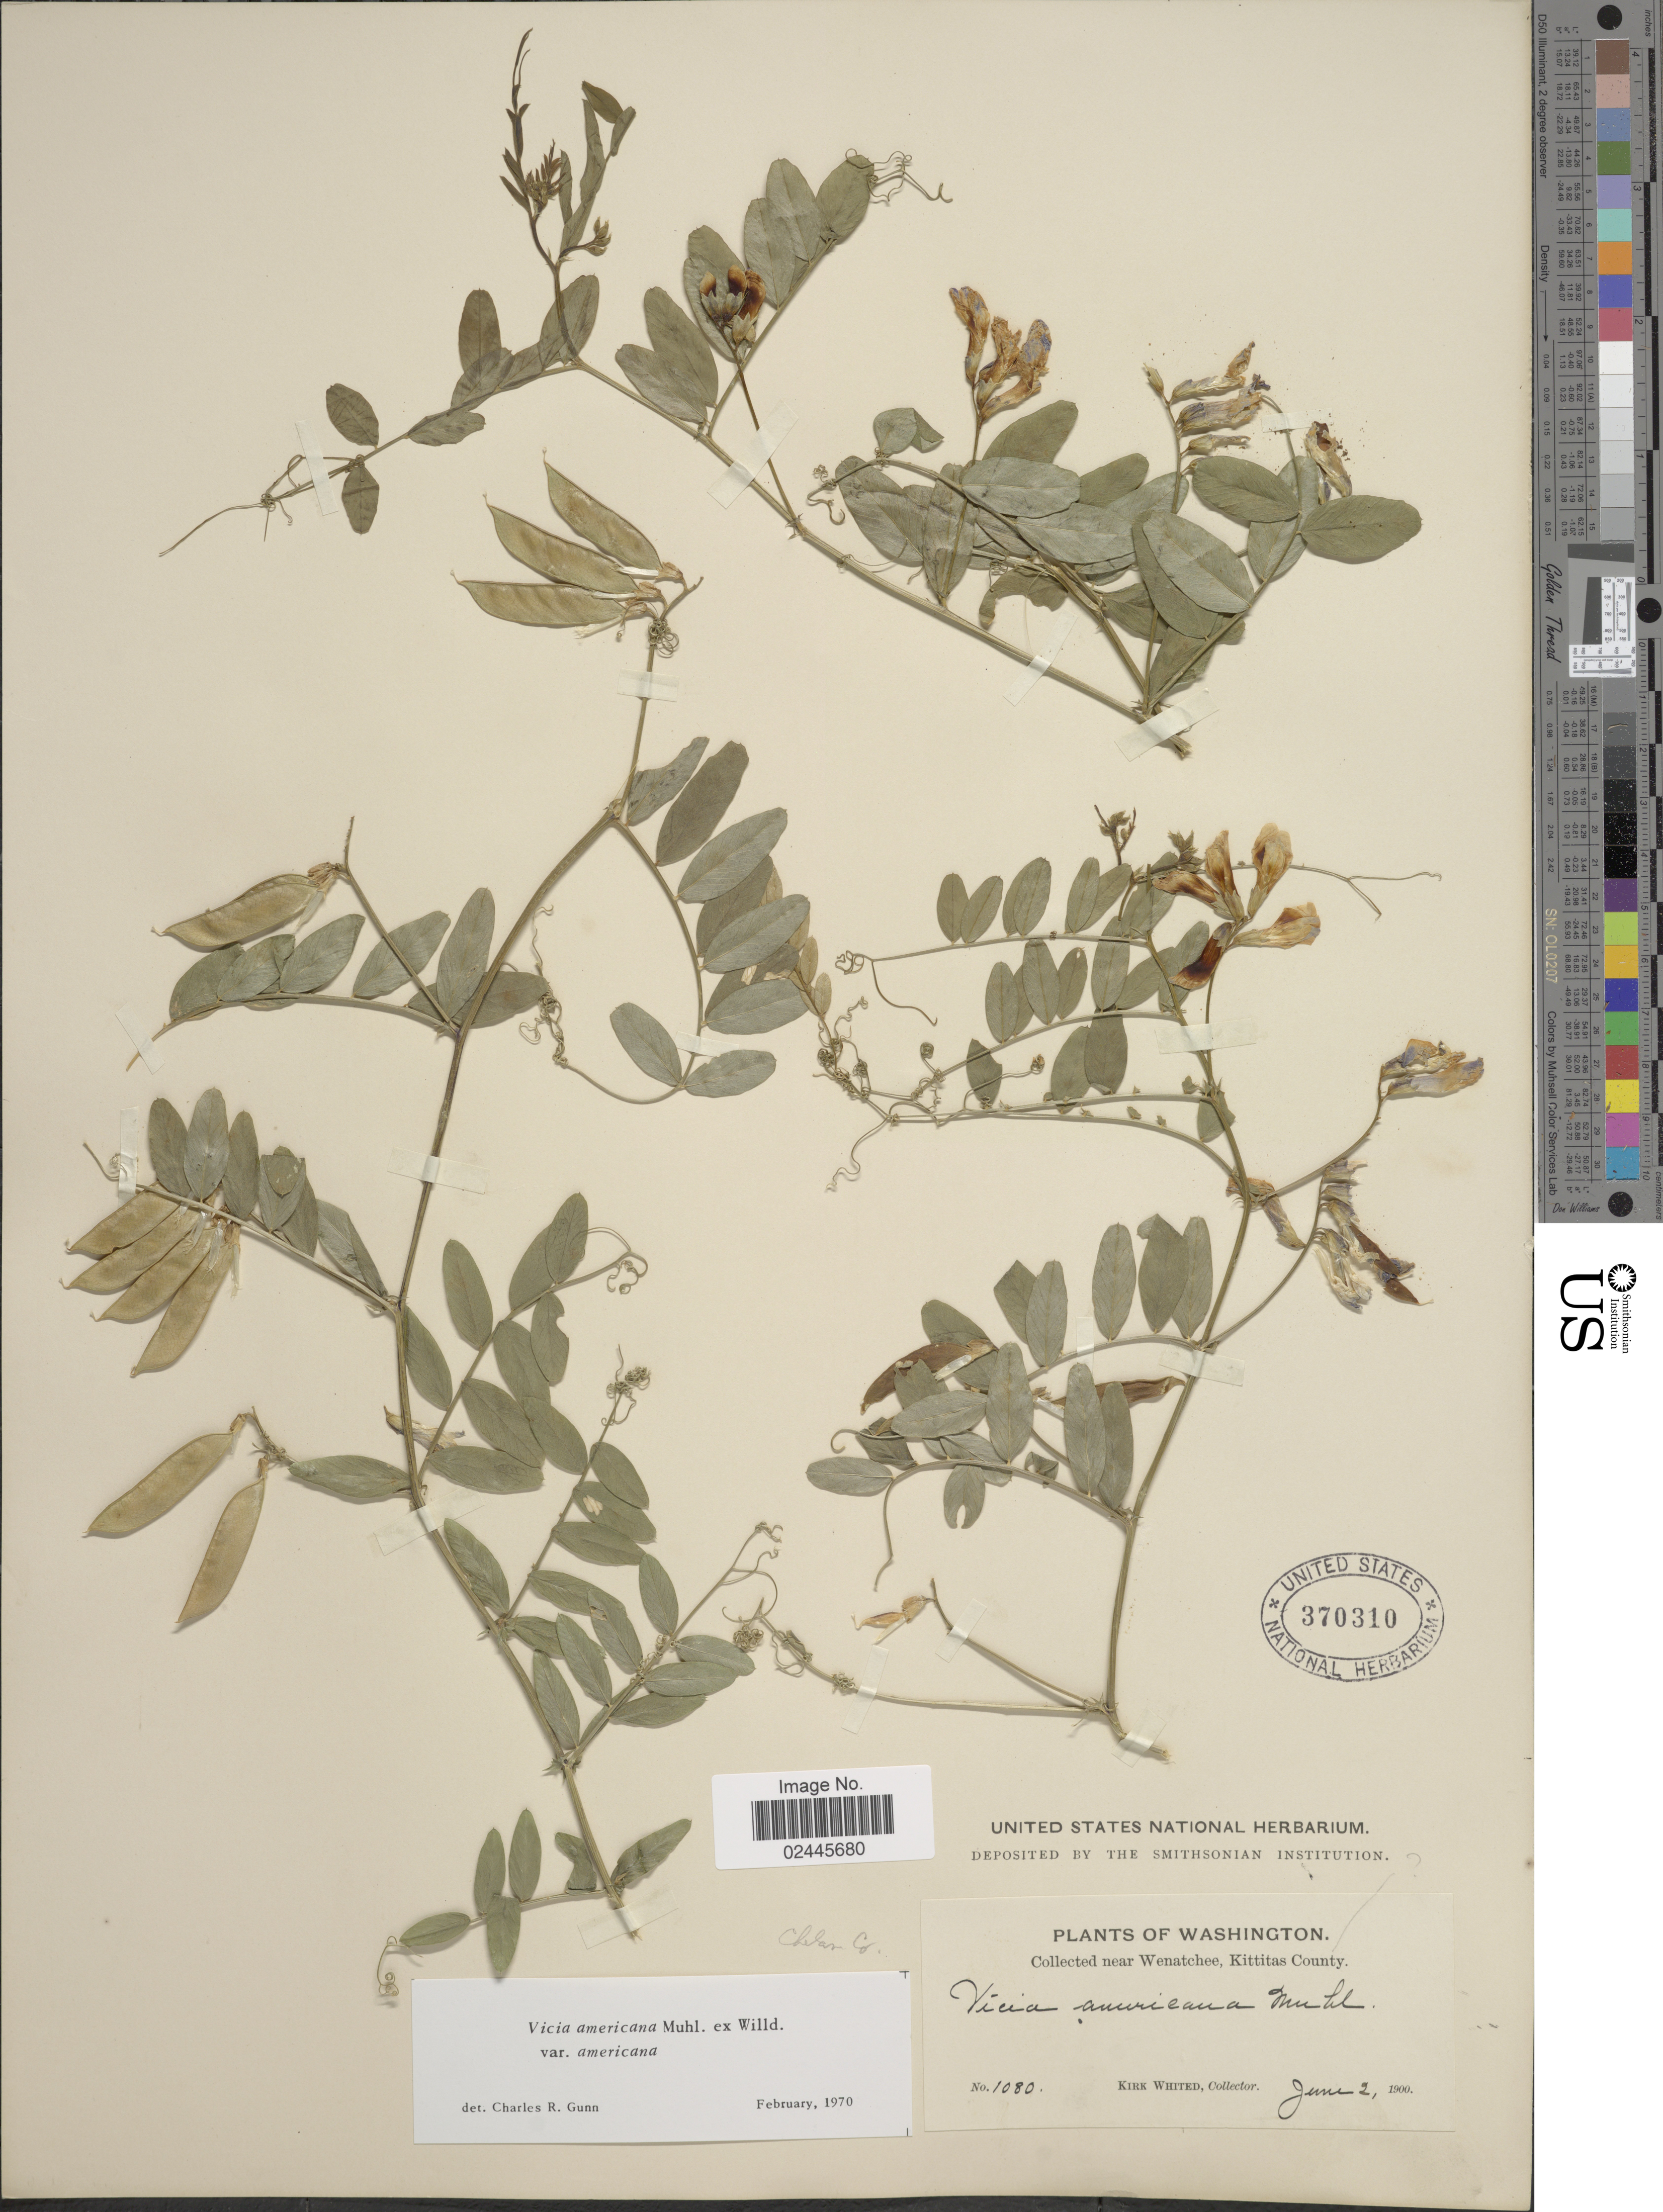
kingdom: Plantae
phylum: Tracheophyta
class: Magnoliopsida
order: Fabales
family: Fabaceae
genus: Vicia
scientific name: Vicia americana var. americana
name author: Muhl. ex Willd.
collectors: K. Whited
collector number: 1080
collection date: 1900-06-02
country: United States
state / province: Washington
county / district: Kittitas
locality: Near Wenatchee, Kittitas County.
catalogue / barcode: US 370310